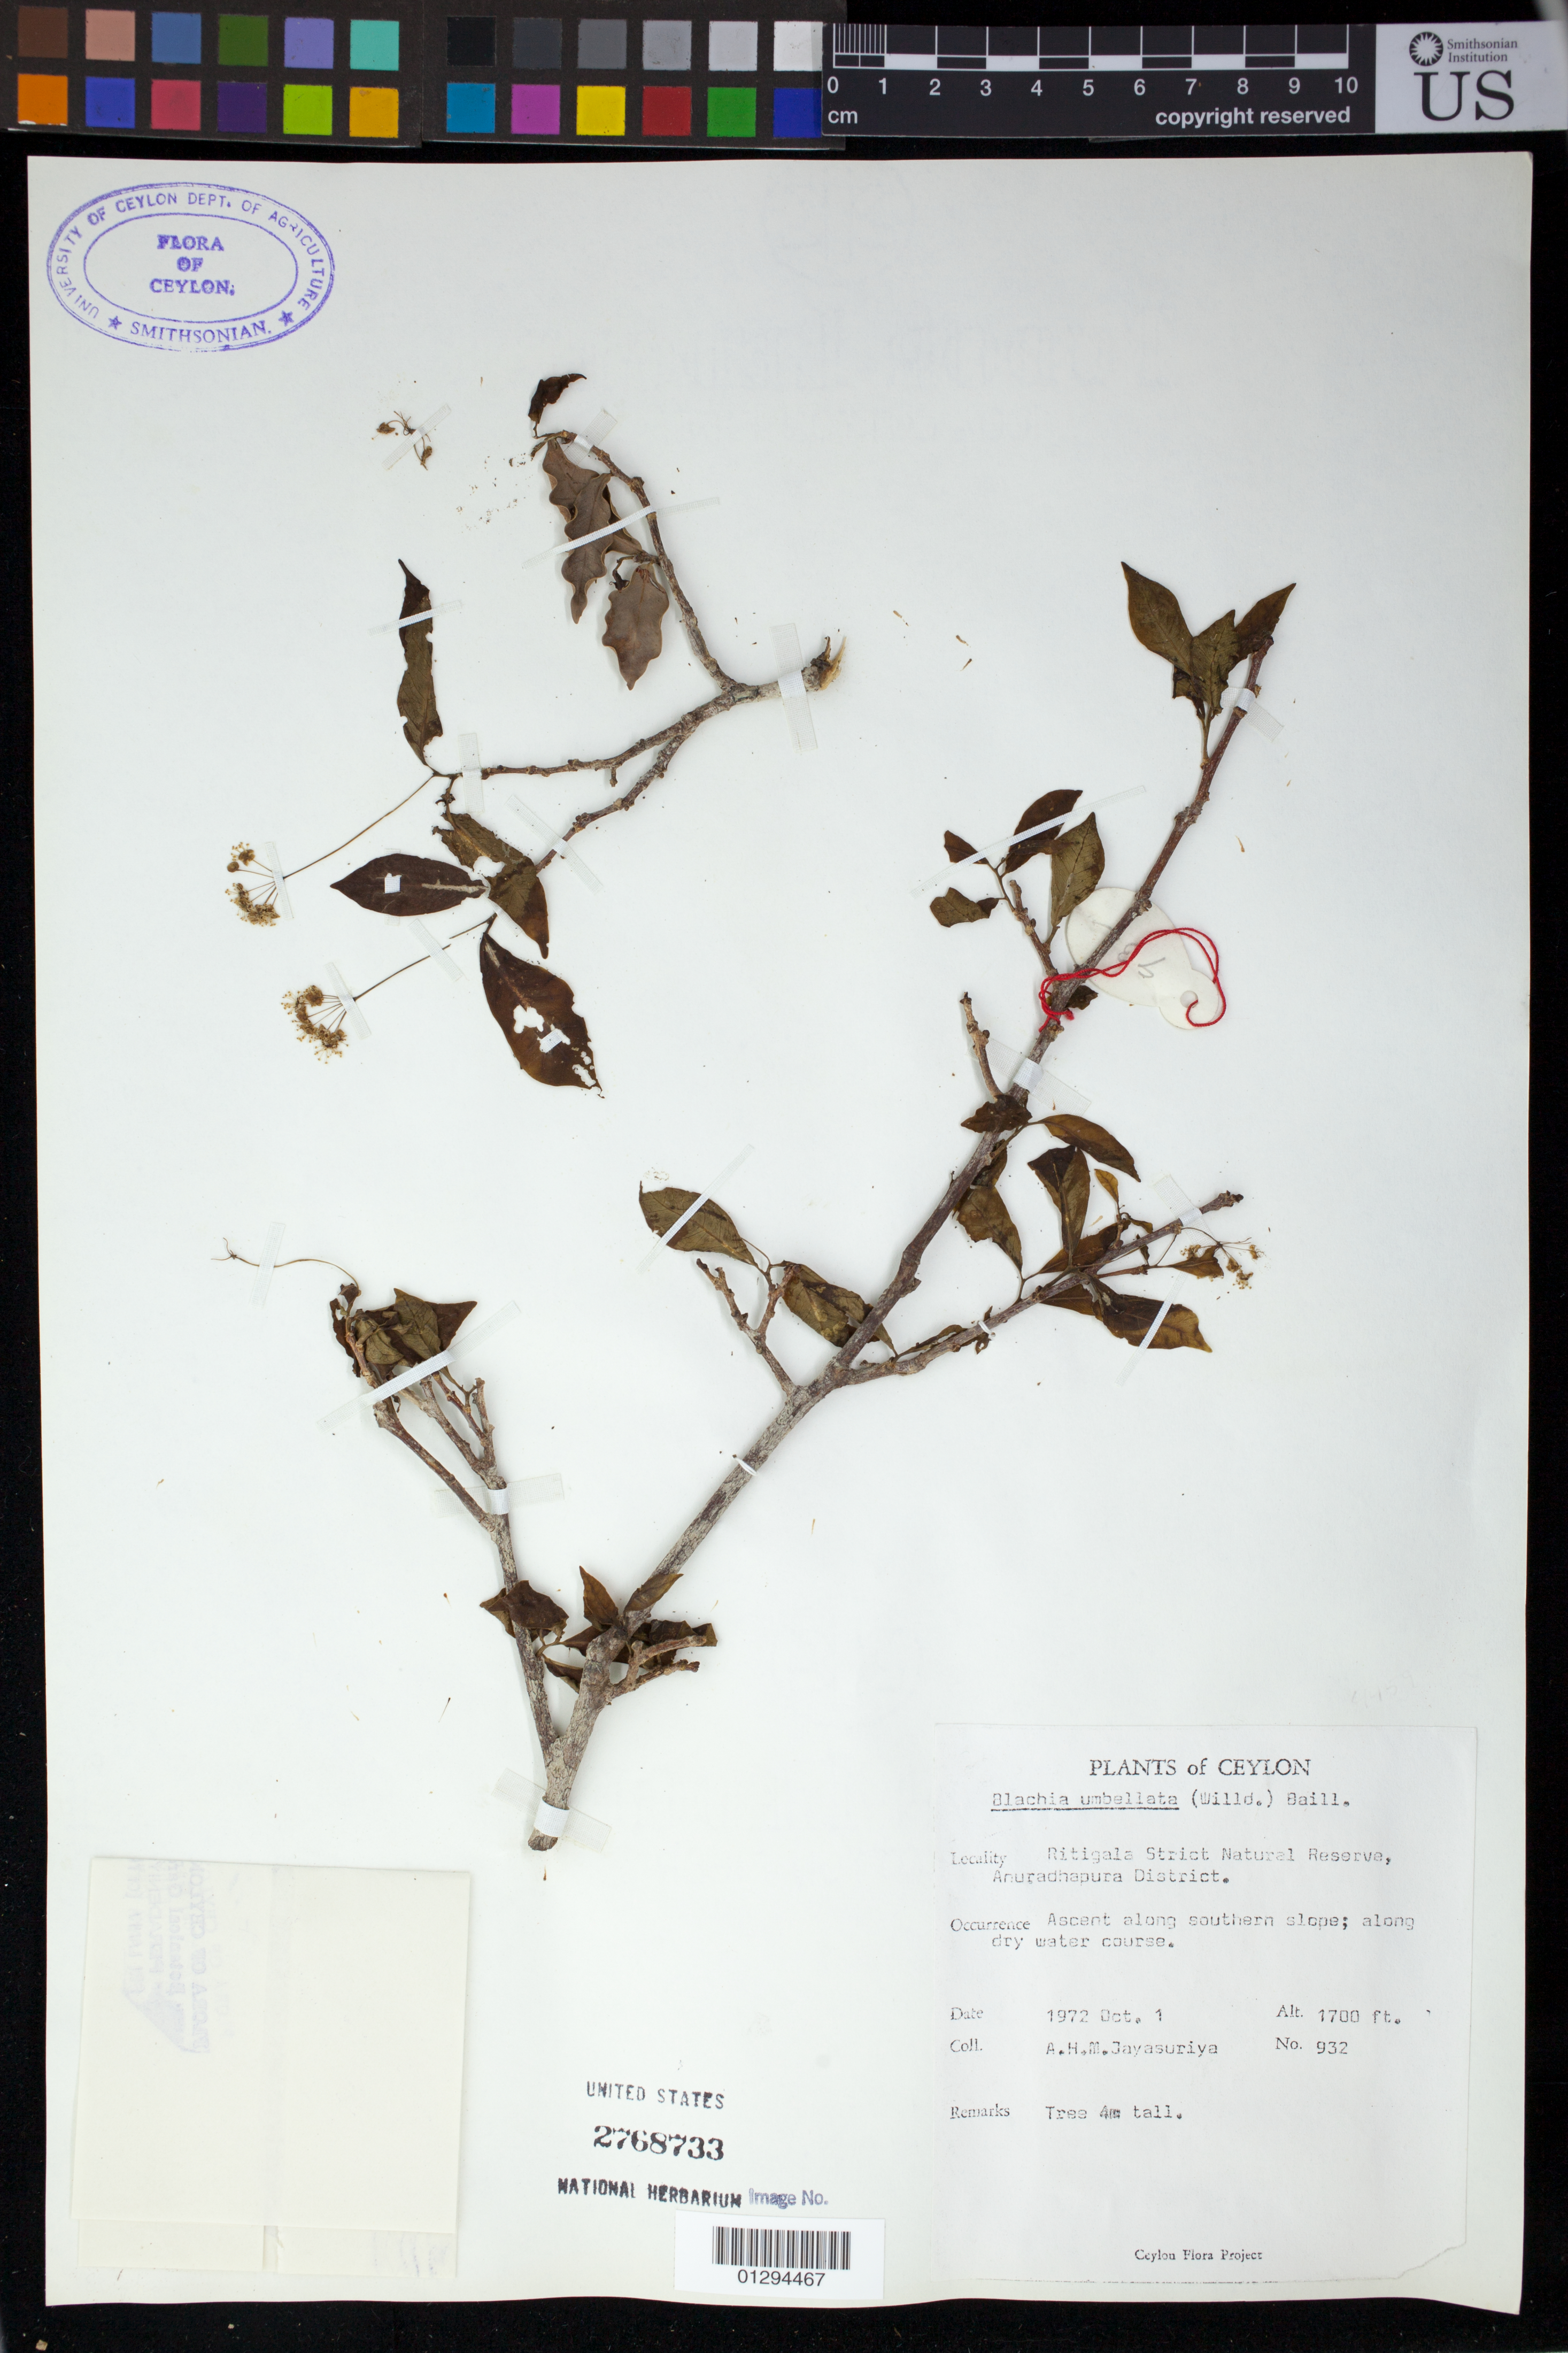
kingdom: Plantae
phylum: Tracheophyta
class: Magnoliopsida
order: Malpighiales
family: Euphorbiaceae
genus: Blachia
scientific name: Blachia umbellata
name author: (Willd.) Baill.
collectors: A. H. Jayasuriya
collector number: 932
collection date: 1972-10-01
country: Sri Lanka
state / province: North Central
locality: Ritigala Strict Natural Reserve, Anuradhapura District.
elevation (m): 518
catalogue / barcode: US 2768733